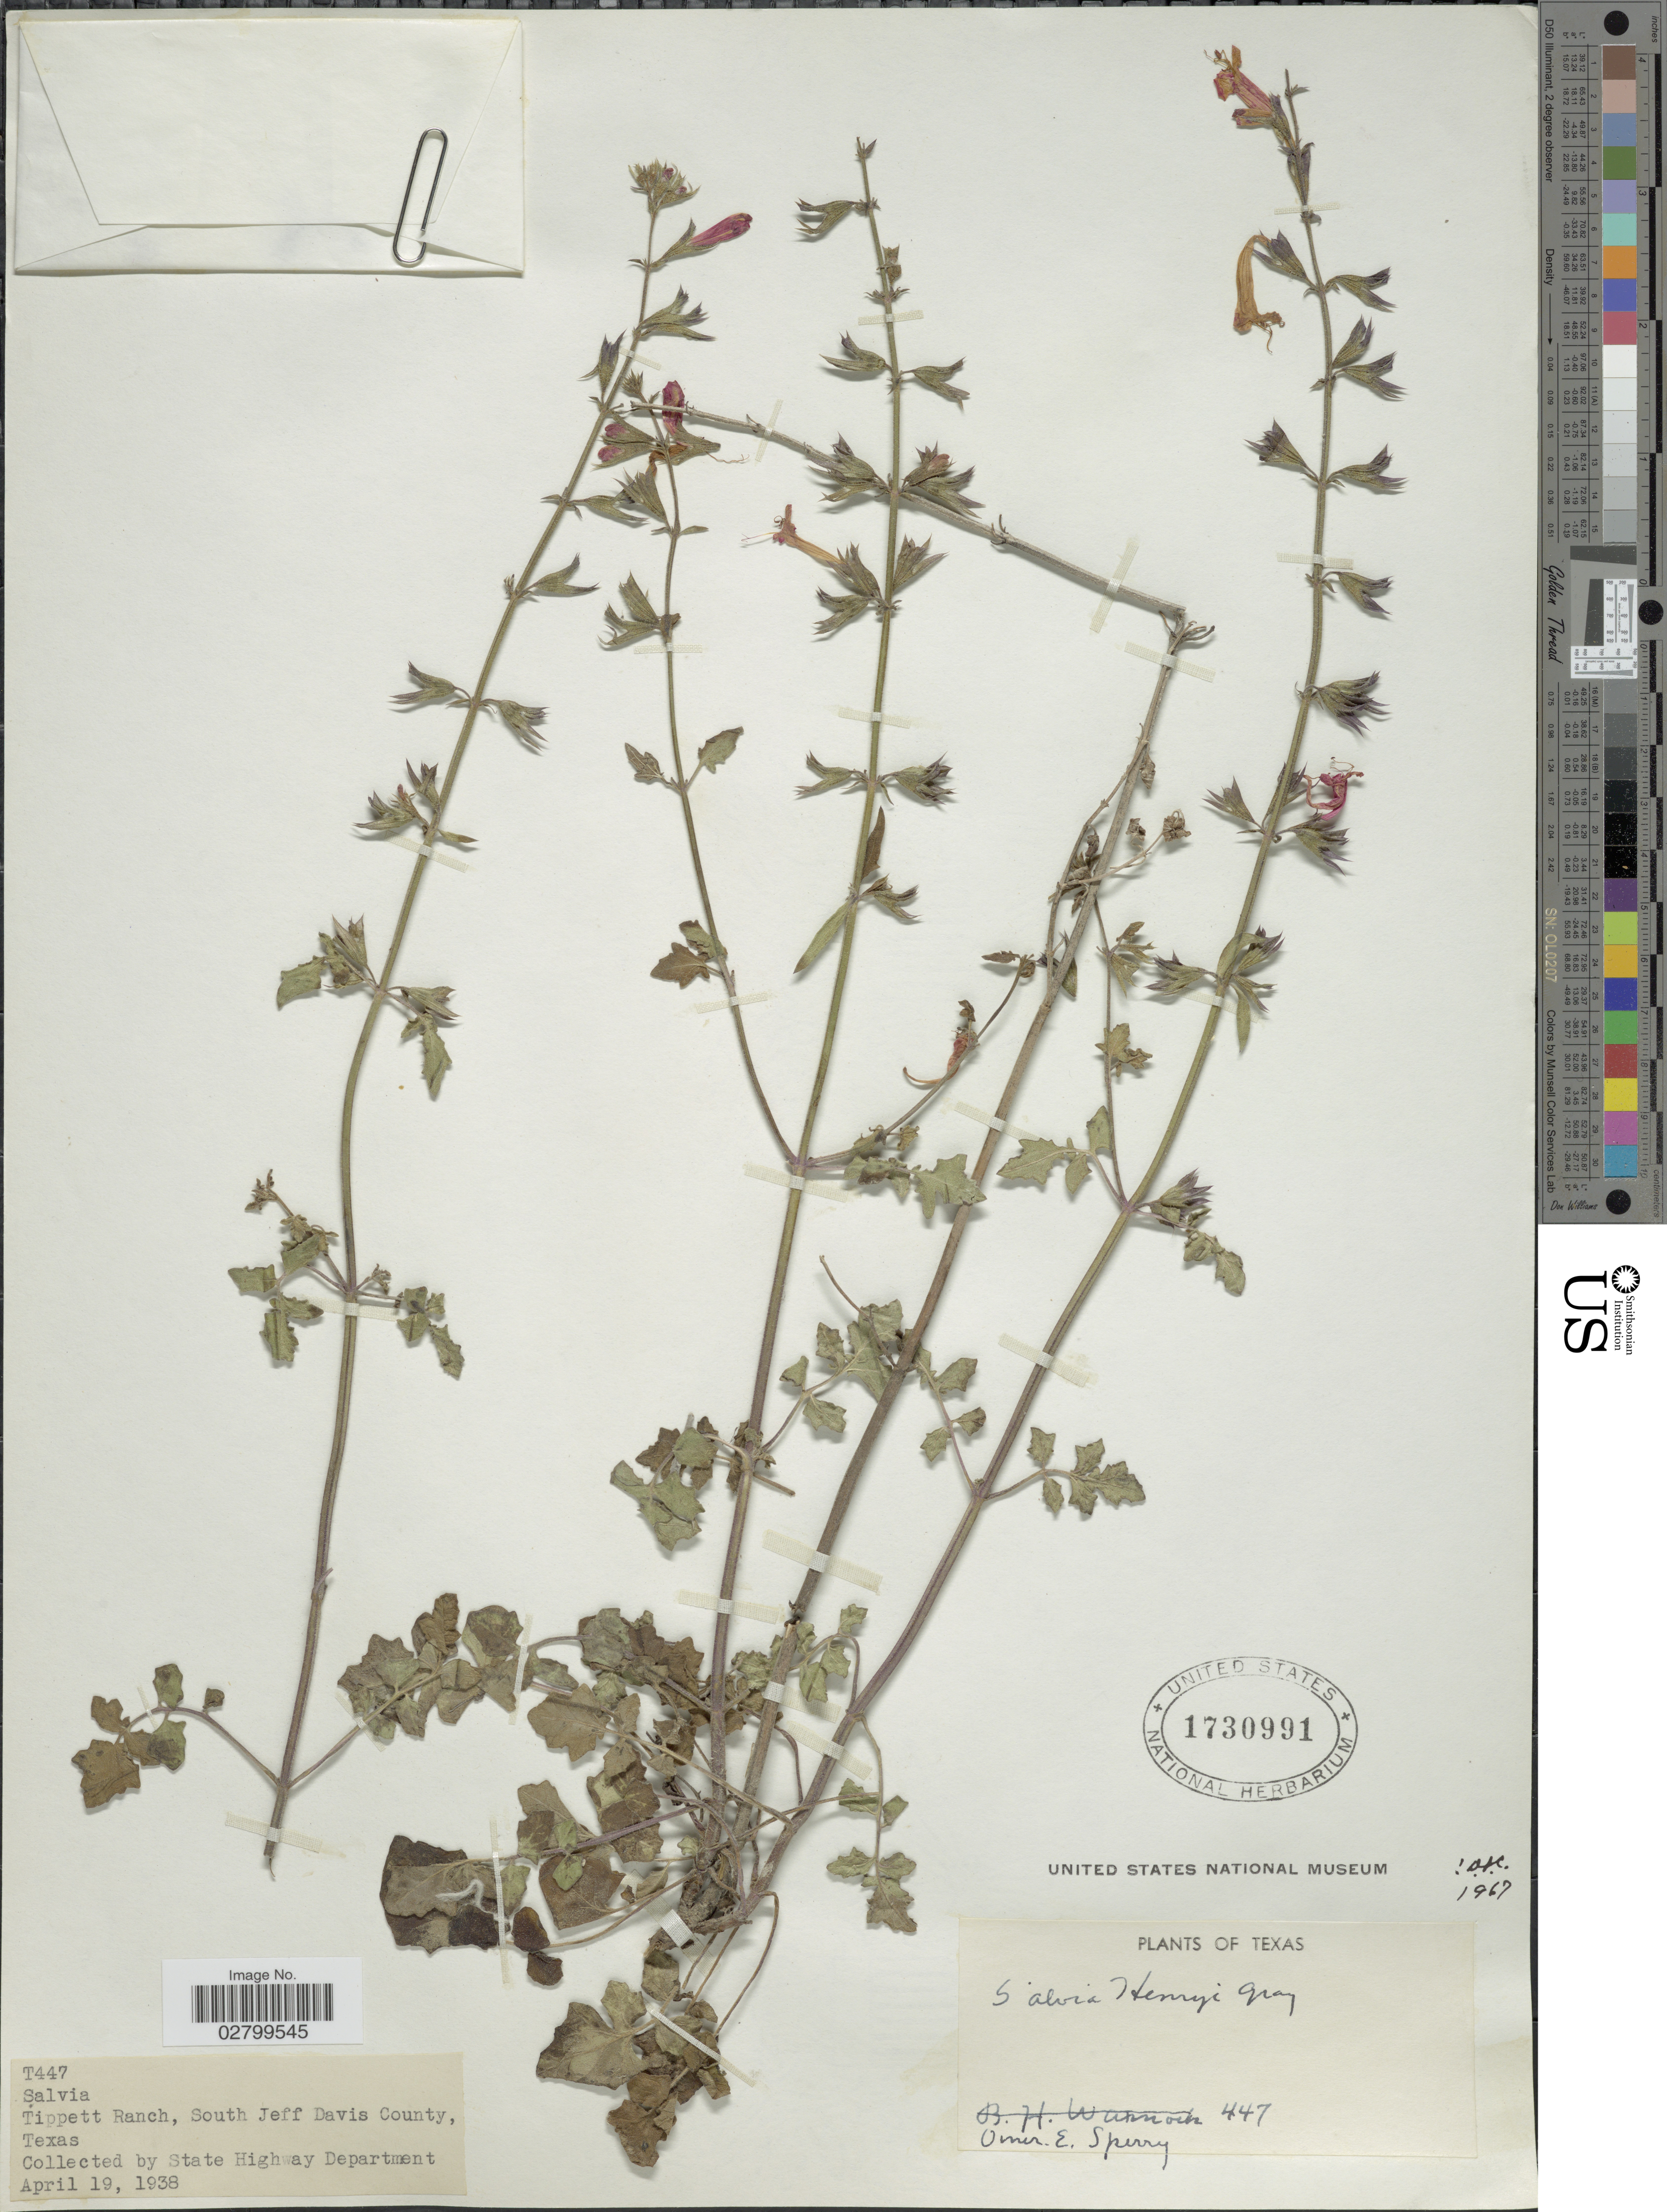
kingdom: Plantae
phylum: Tracheophyta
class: Magnoliopsida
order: Lamiales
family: Lamiaceae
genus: Salvia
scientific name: Salvia henryi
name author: A. Gray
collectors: O. E. Sperry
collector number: T447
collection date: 1938-04-19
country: United States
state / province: Texas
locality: Tippett Ranch, South Jeff Davis County.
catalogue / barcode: US 1730991